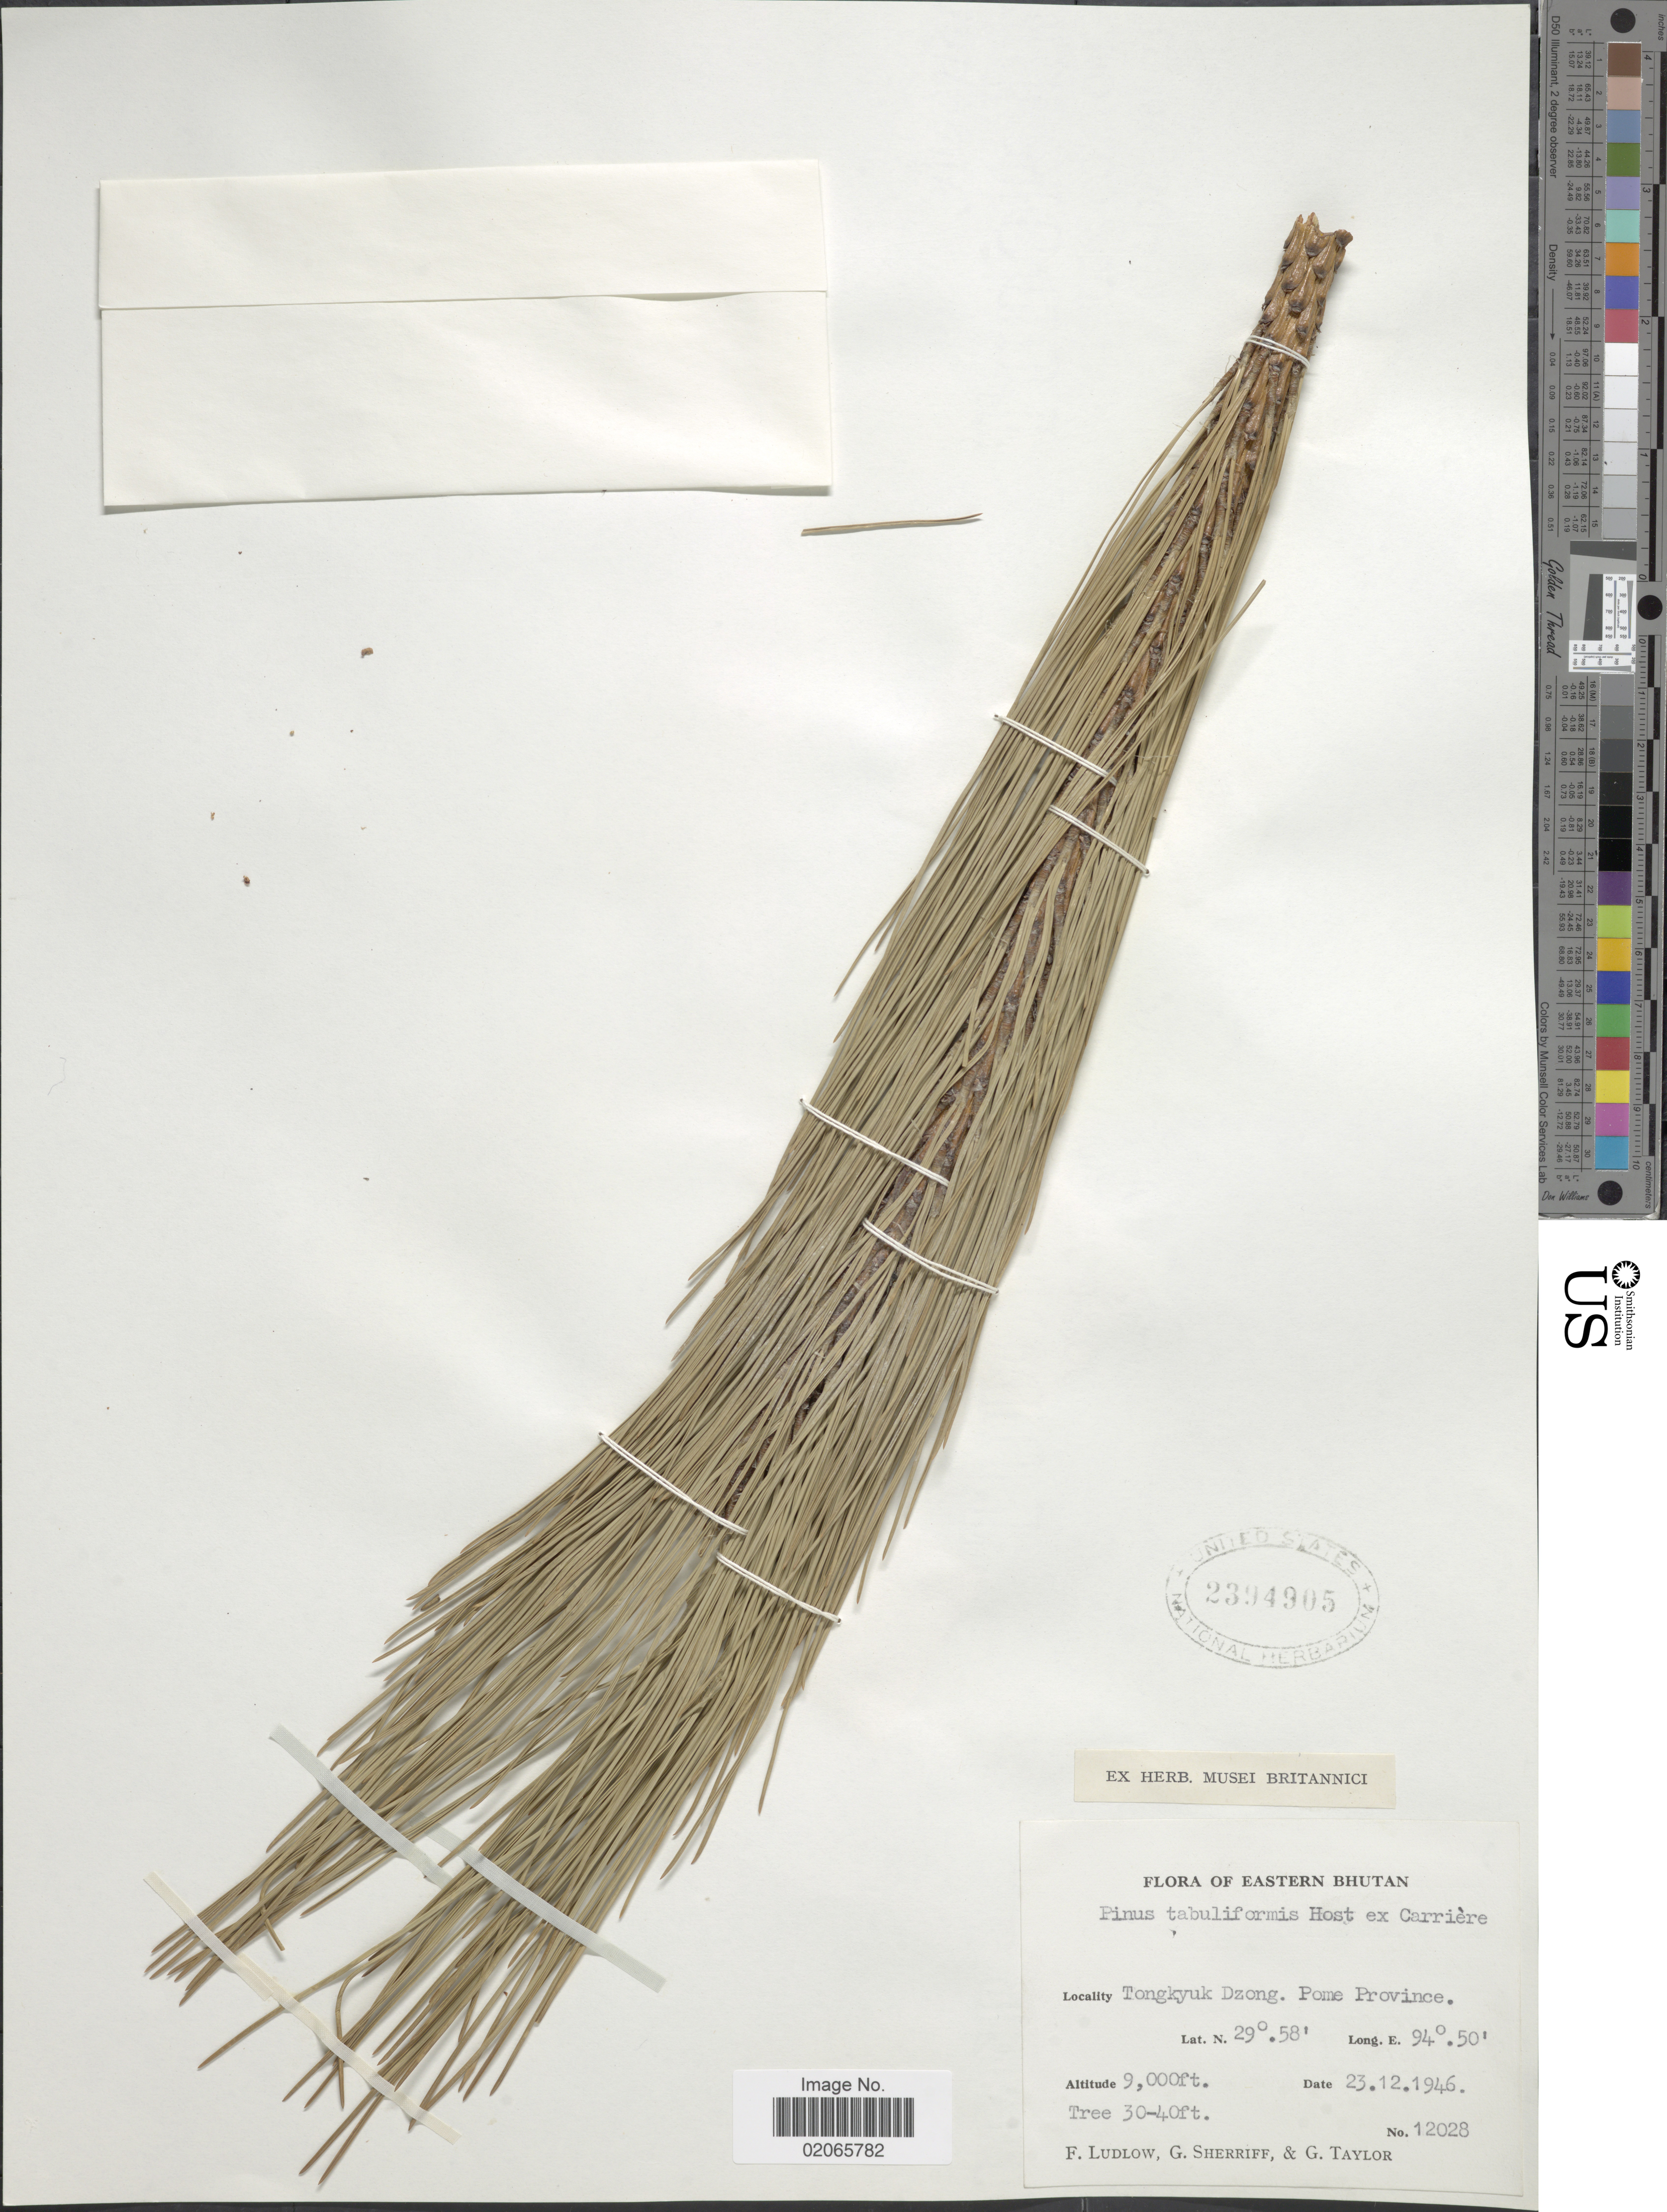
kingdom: Plantae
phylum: Tracheophyta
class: Pinopsida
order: Pinales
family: Pinaceae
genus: Pinus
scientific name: Pinus tabuliformis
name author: Carrière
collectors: F. Ludlow, G. Sherriff & G. Taylor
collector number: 12028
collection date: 1946-12-23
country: Bhutan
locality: Eastern Bhutan, Tongkyuk Dzong, Pome Province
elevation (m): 2743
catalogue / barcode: US 2394905